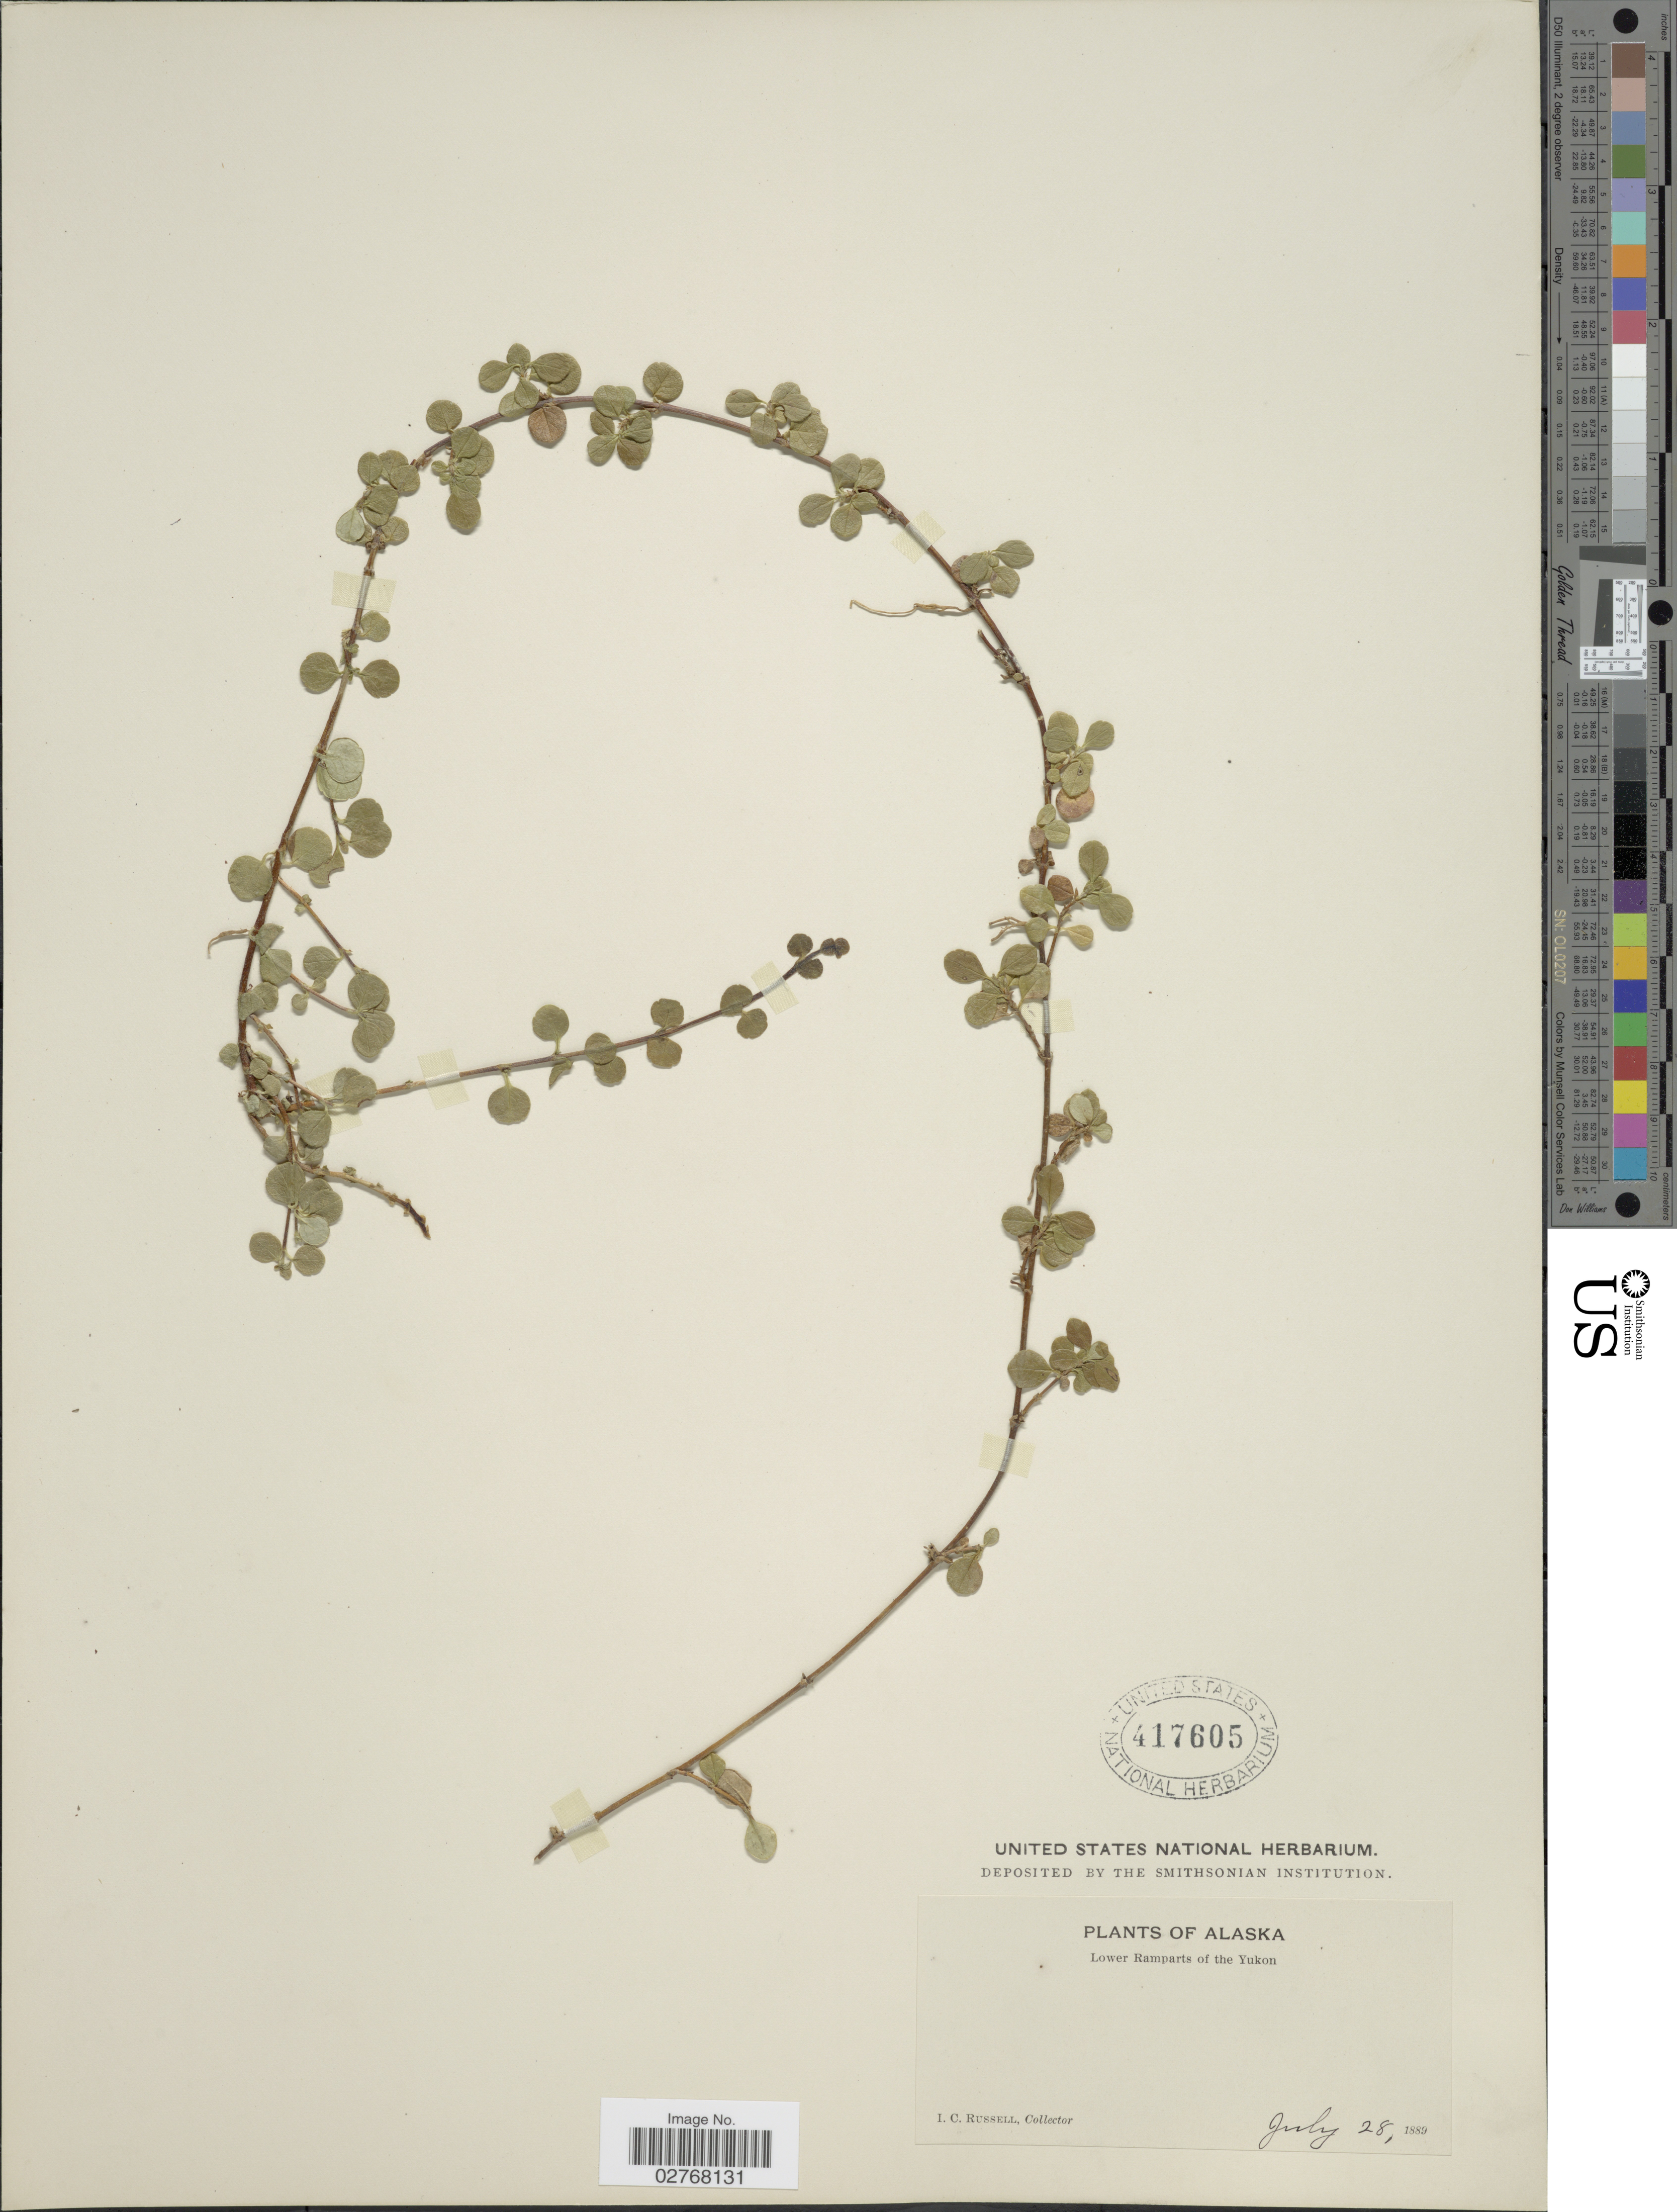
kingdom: Plantae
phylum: Tracheophyta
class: Magnoliopsida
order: Dipsacales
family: Caprifoliaceae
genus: Linnaea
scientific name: Linnaea borealis var. americana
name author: (J. Forbes) Rehder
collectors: I. C. Russell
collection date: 1889-07-28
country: United States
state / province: Alaska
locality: Lower Ramparts of the Yukon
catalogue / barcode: US 417605